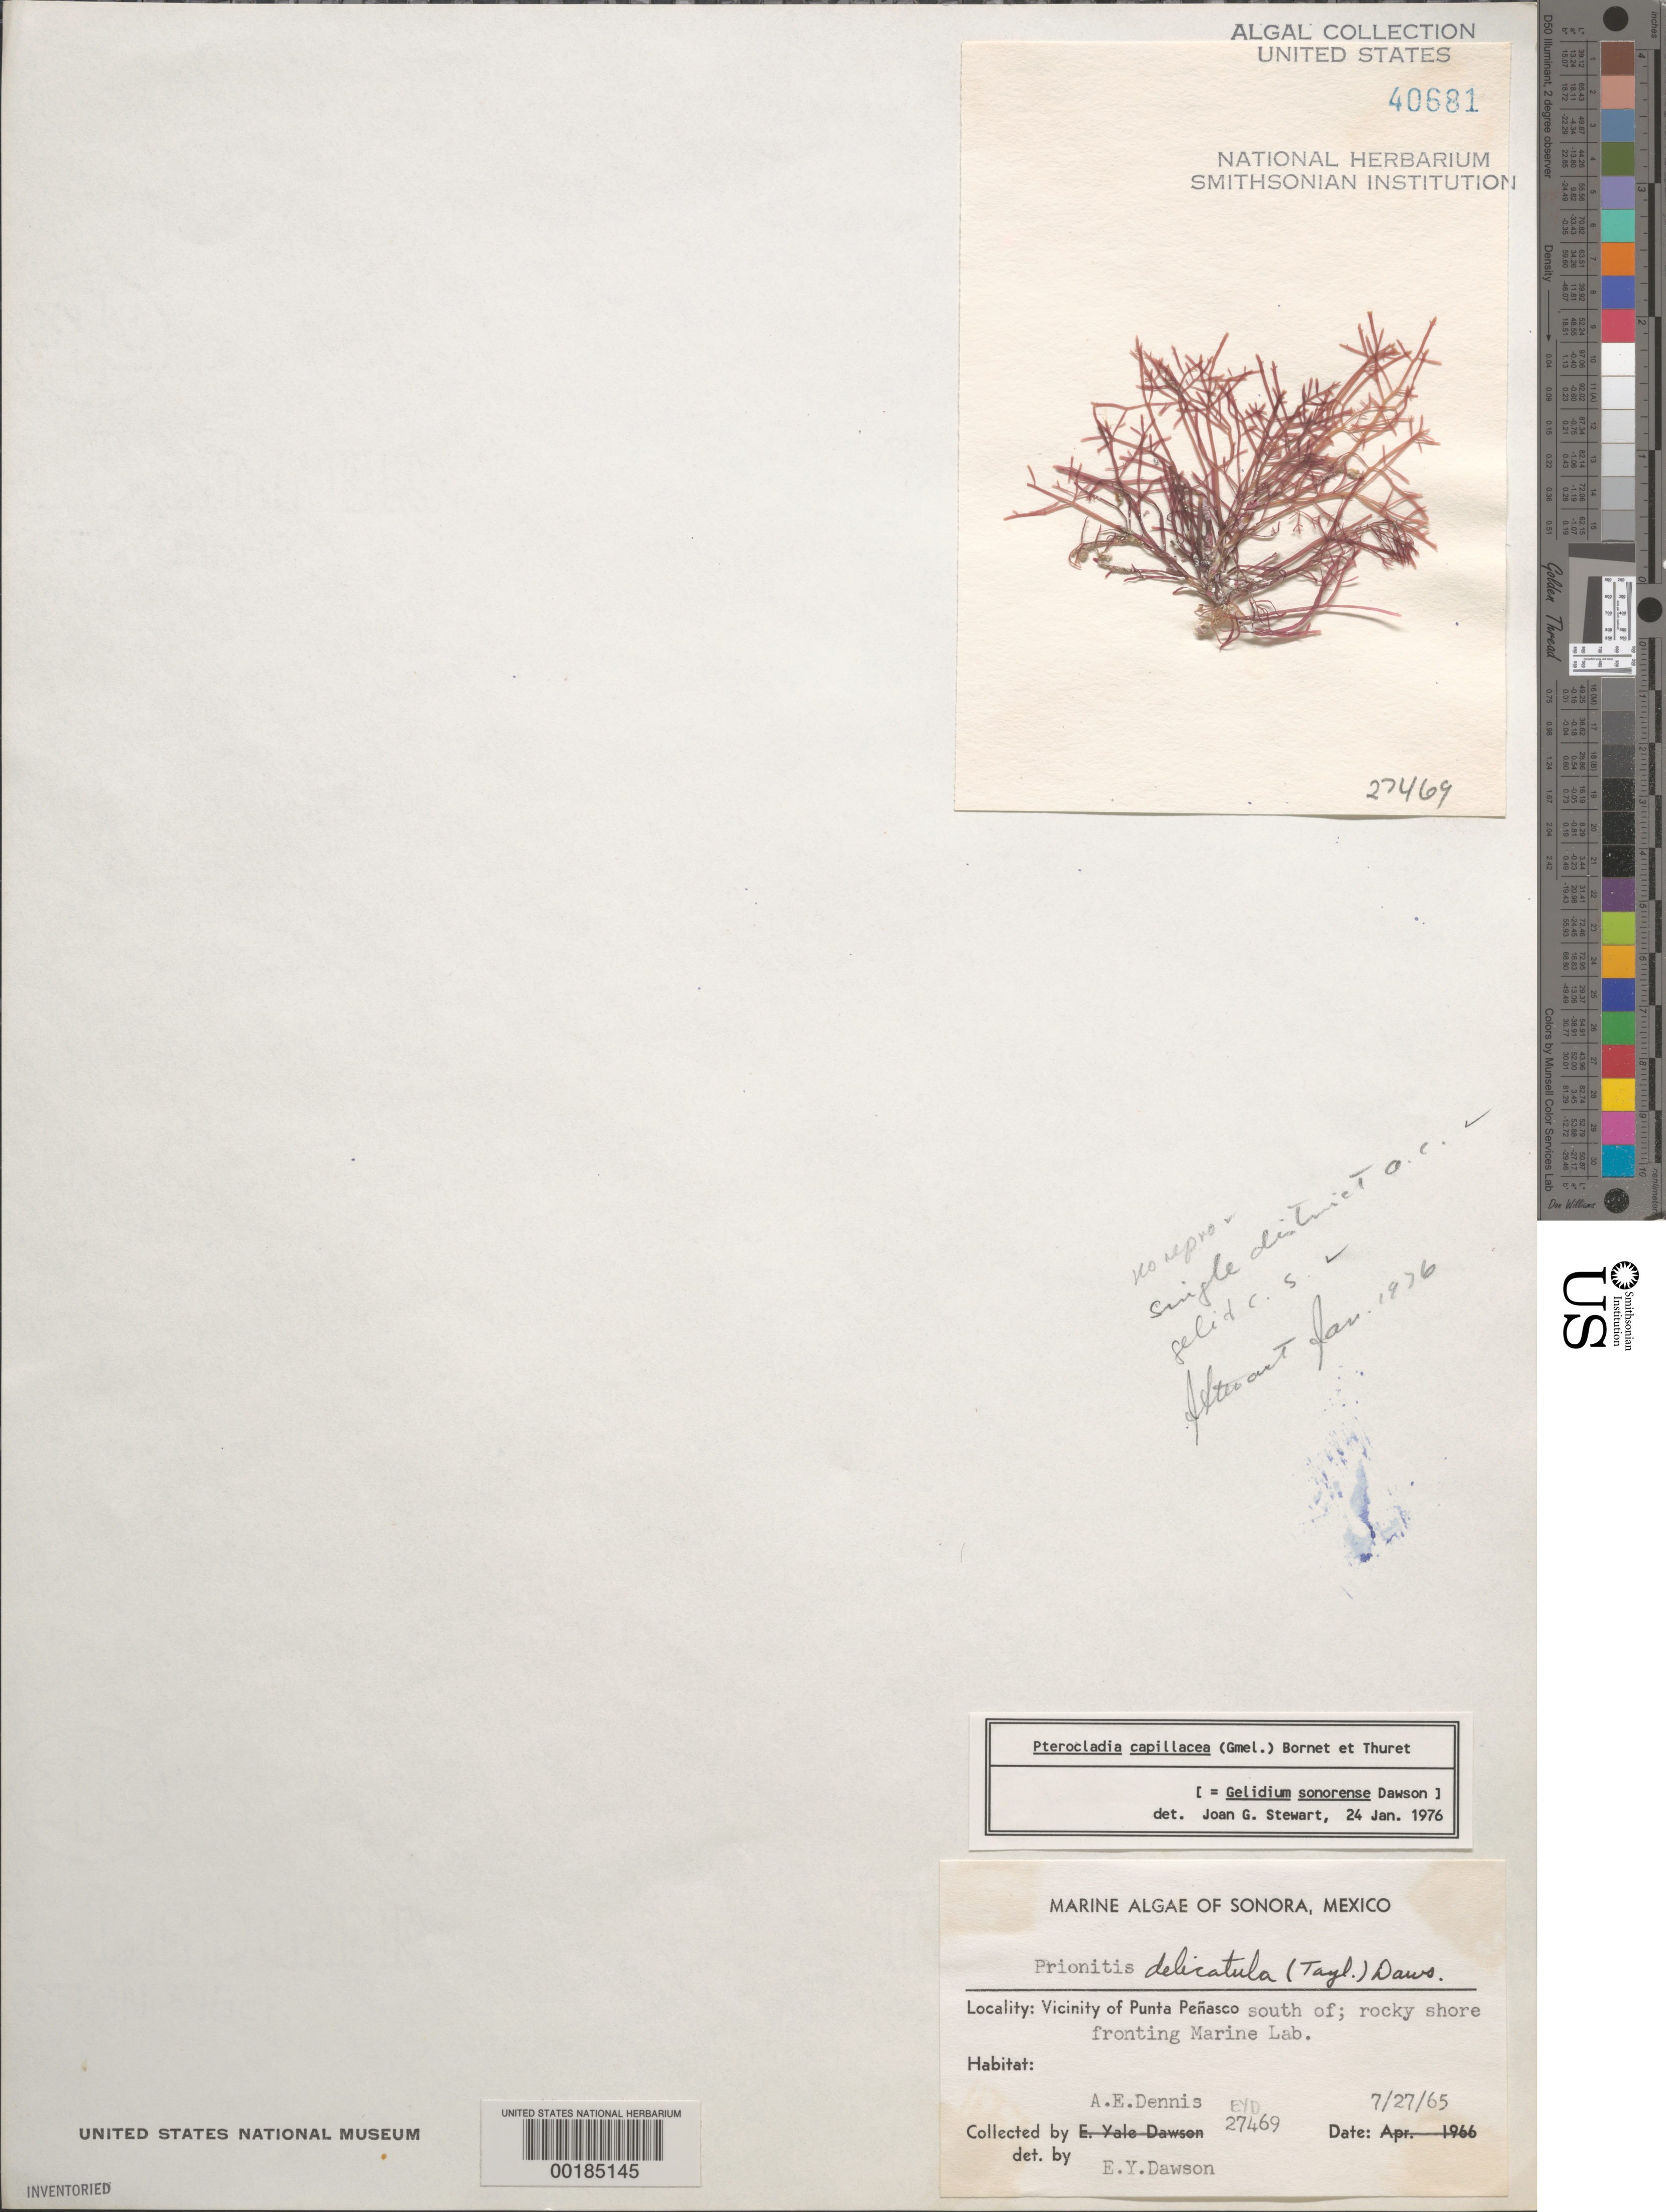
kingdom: Plantae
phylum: Rhodophyta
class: Florideophyceae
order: Gelidiales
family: Pterocladiaceae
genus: Pterocladiella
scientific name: Pterocladiella capillacea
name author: (S.G. Gmel.) Santelices & Hommers.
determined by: Algae name updating Project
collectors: A. Dennis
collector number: EYD 27469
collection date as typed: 27 Jul 1965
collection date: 1965-07-27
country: Mexico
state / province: Sonora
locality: Marine laboratory shore, south of Punta Penasco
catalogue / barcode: US 40681